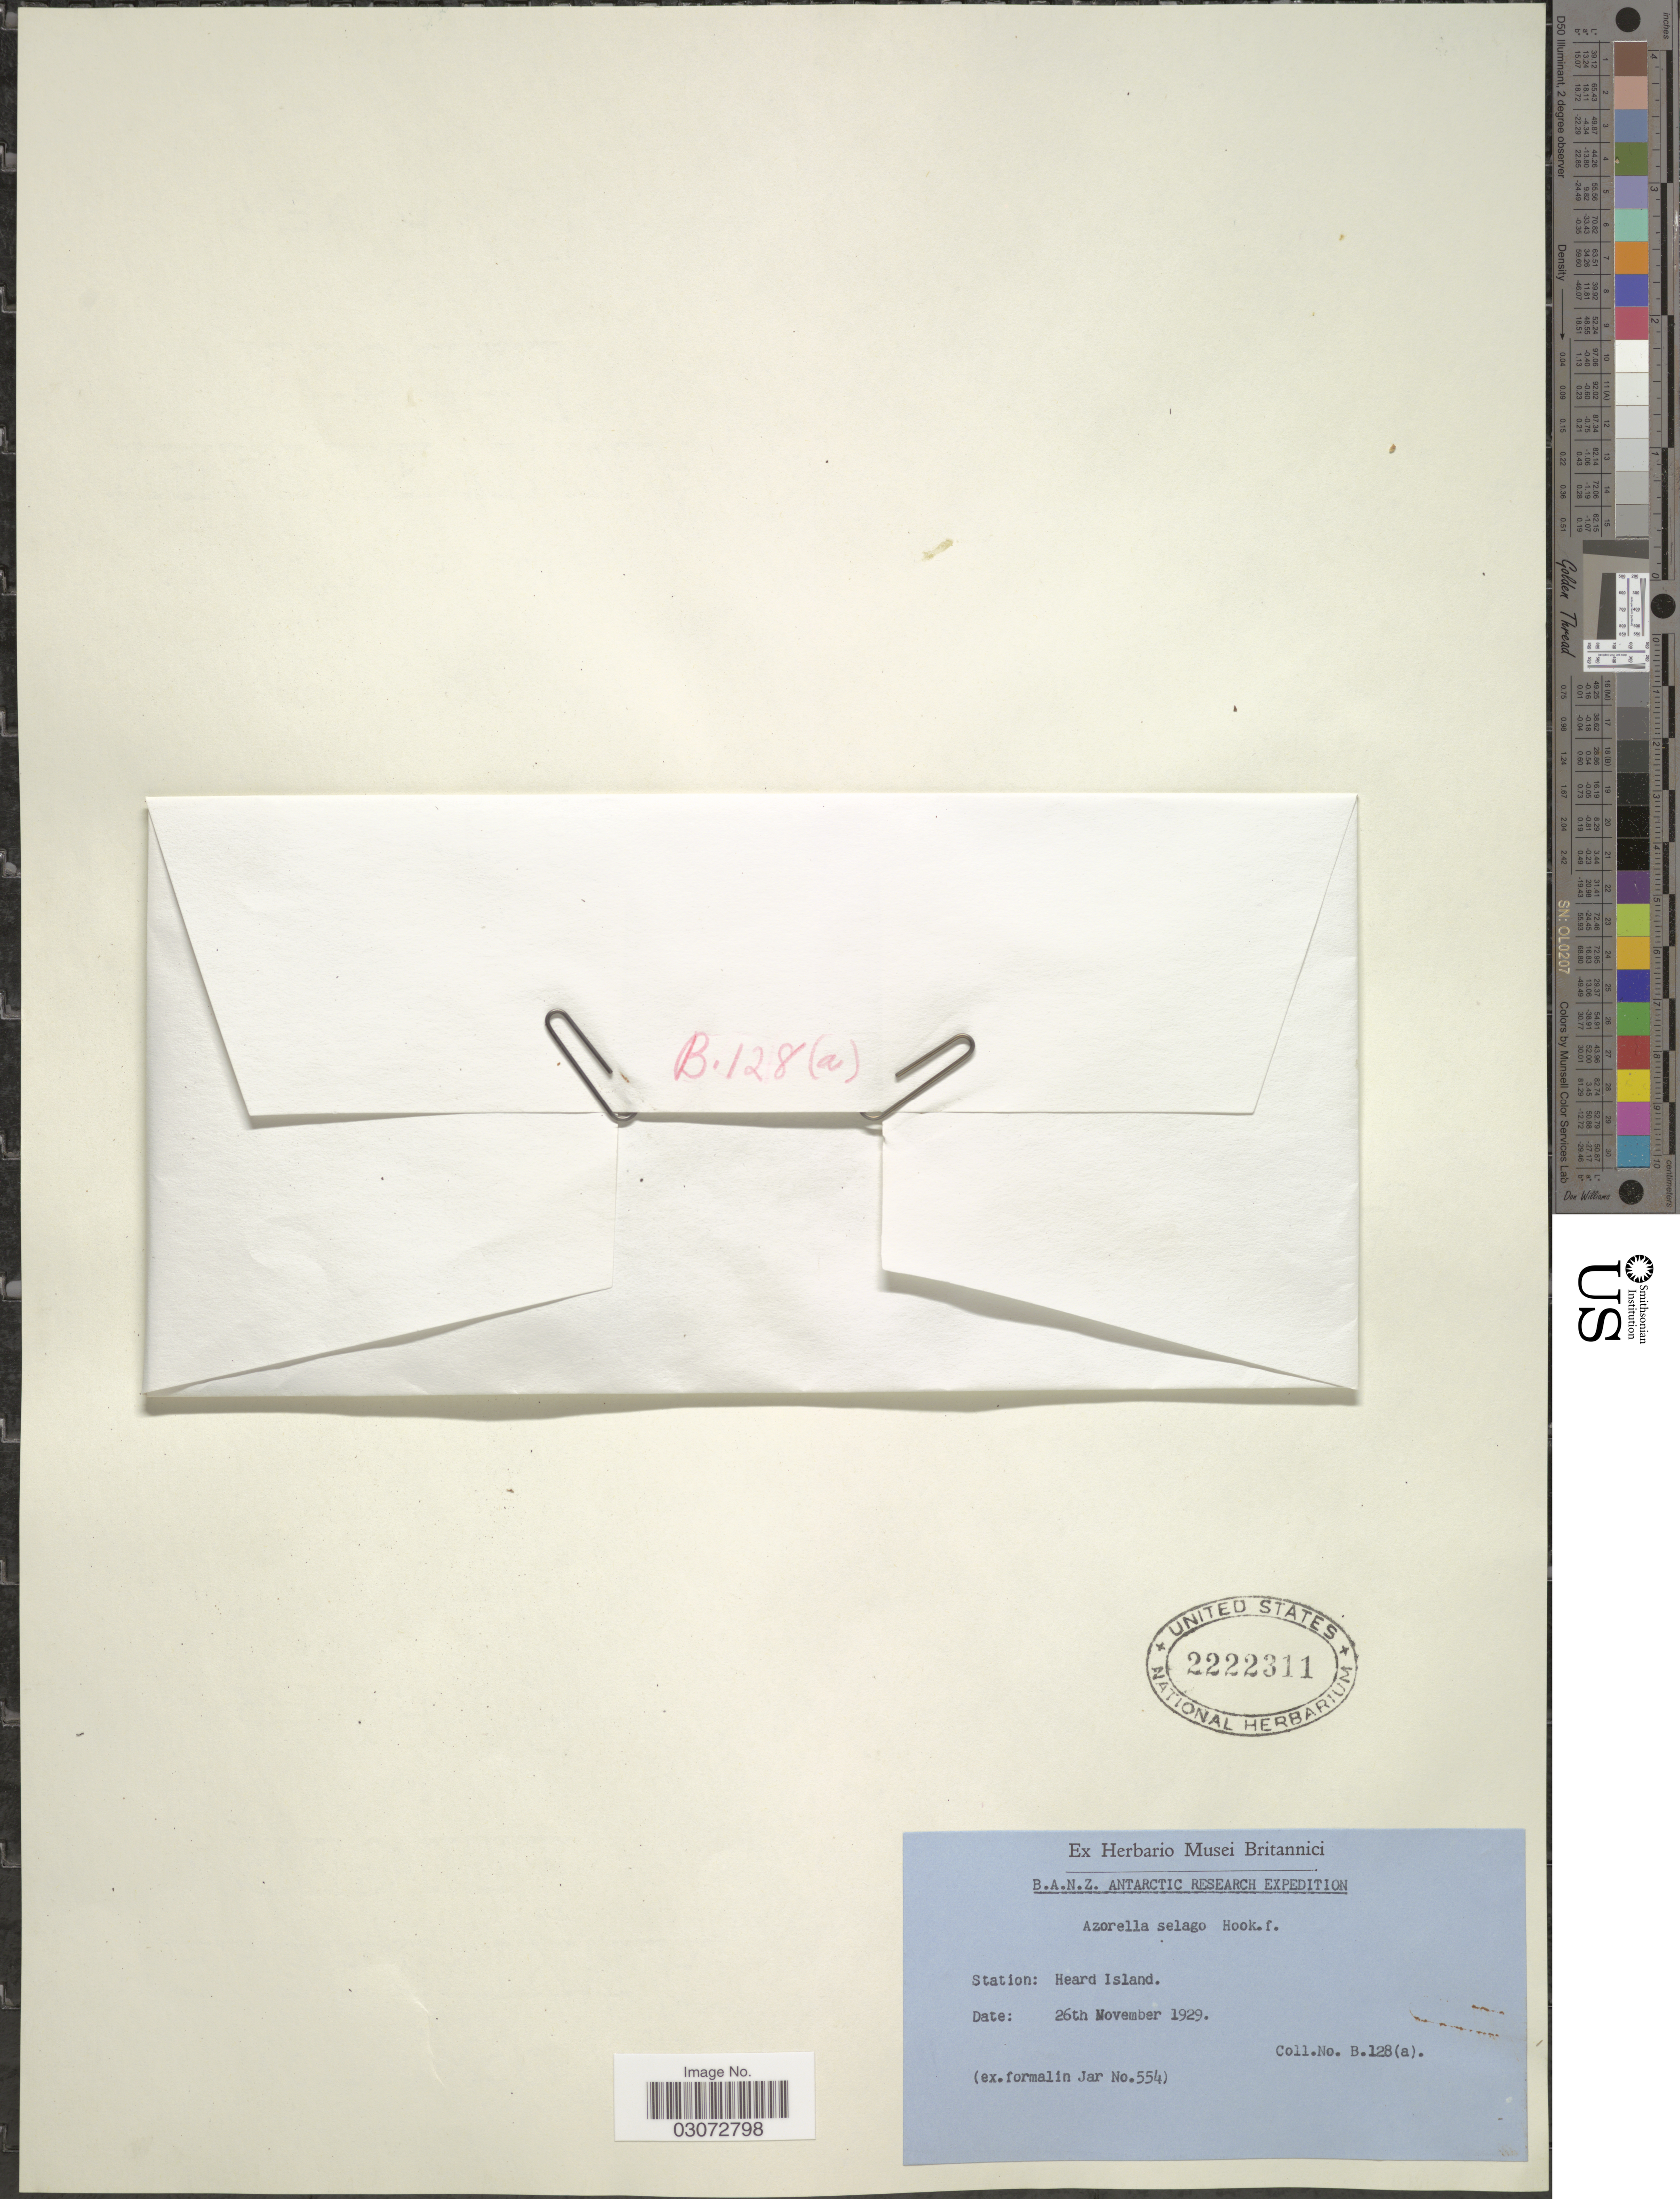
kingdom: Plantae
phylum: Tracheophyta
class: Magnoliopsida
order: Apiales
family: Apiaceae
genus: Azorella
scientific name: Azorella selago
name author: Hook. f.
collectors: ex herb. Musei Britannici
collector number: B128(a)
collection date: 1929-11-26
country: Sub-Antarctic Islands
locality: Station: Heard Island.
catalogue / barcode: US 2222311